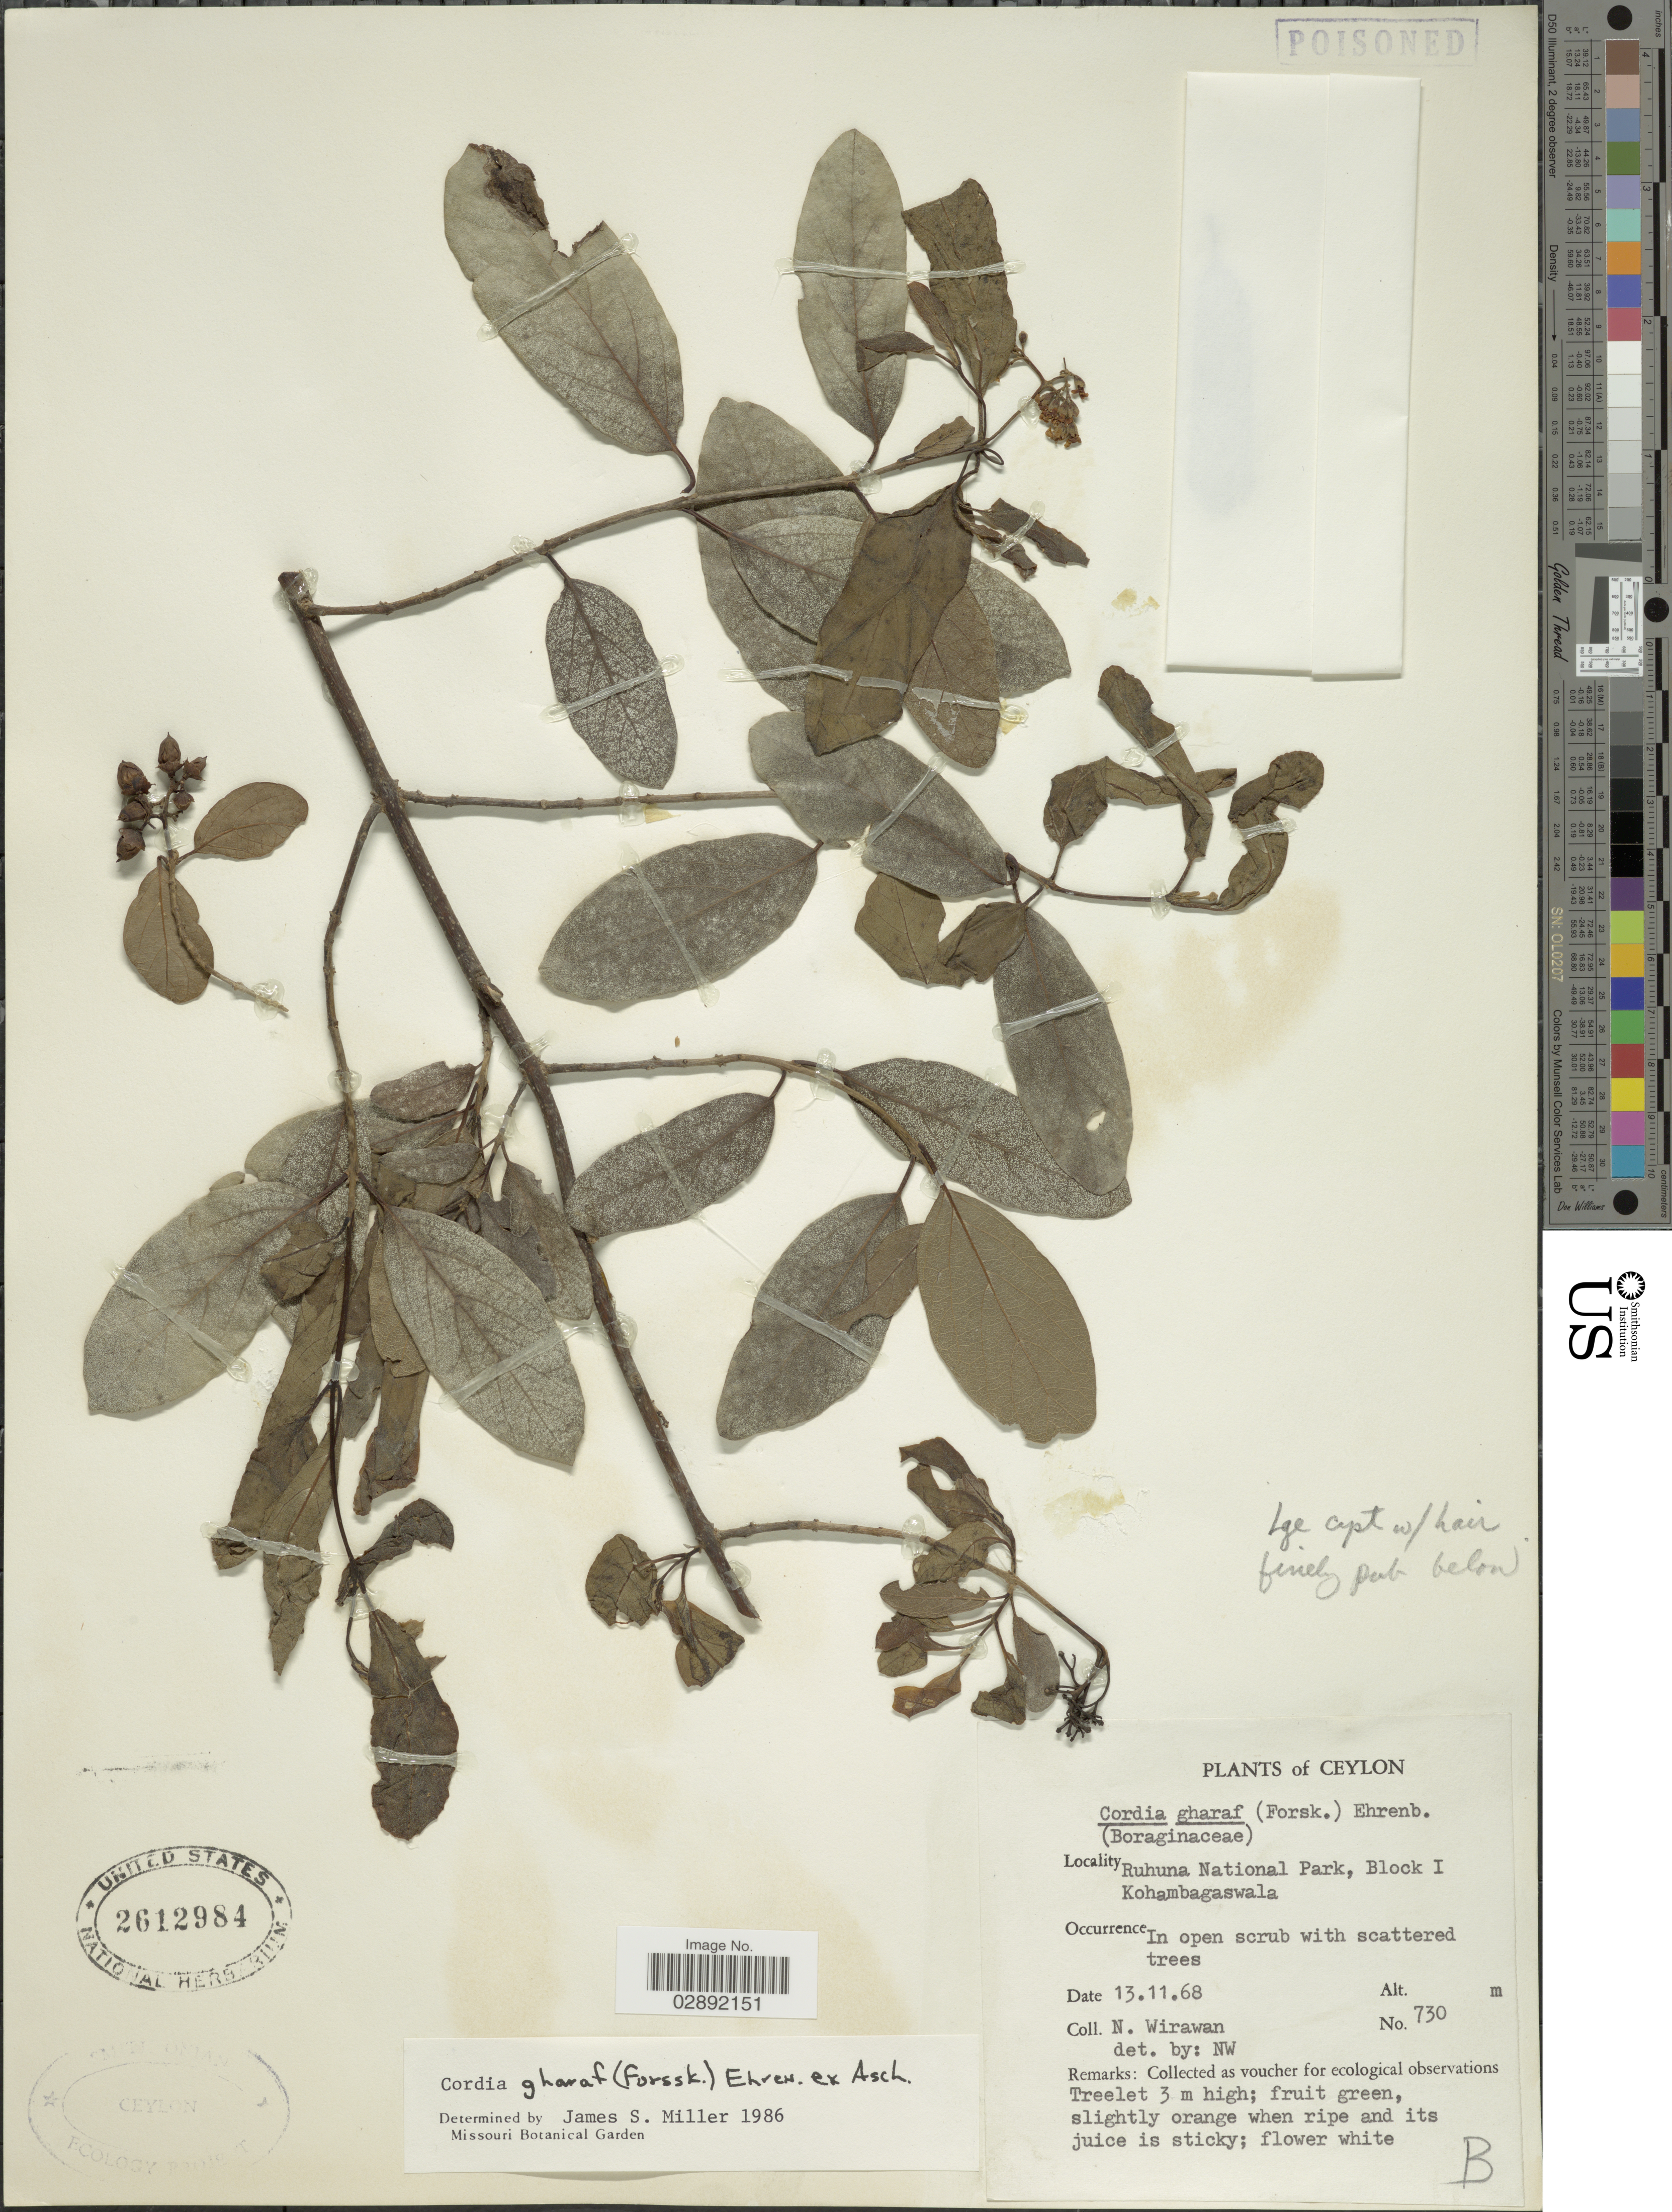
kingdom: Plantae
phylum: Tracheophyta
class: Magnoliopsida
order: Boraginales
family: Cordiaceae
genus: Cordia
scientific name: Cordia gharaf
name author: Ehrenb. ex Asch.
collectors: N. Wirawan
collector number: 730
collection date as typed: Transcribed d/m/y: 13/11/68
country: Sri Lanka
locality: Ceylon. Ruhuna National Park, Block I Kohambagaswala.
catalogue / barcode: US 2612984